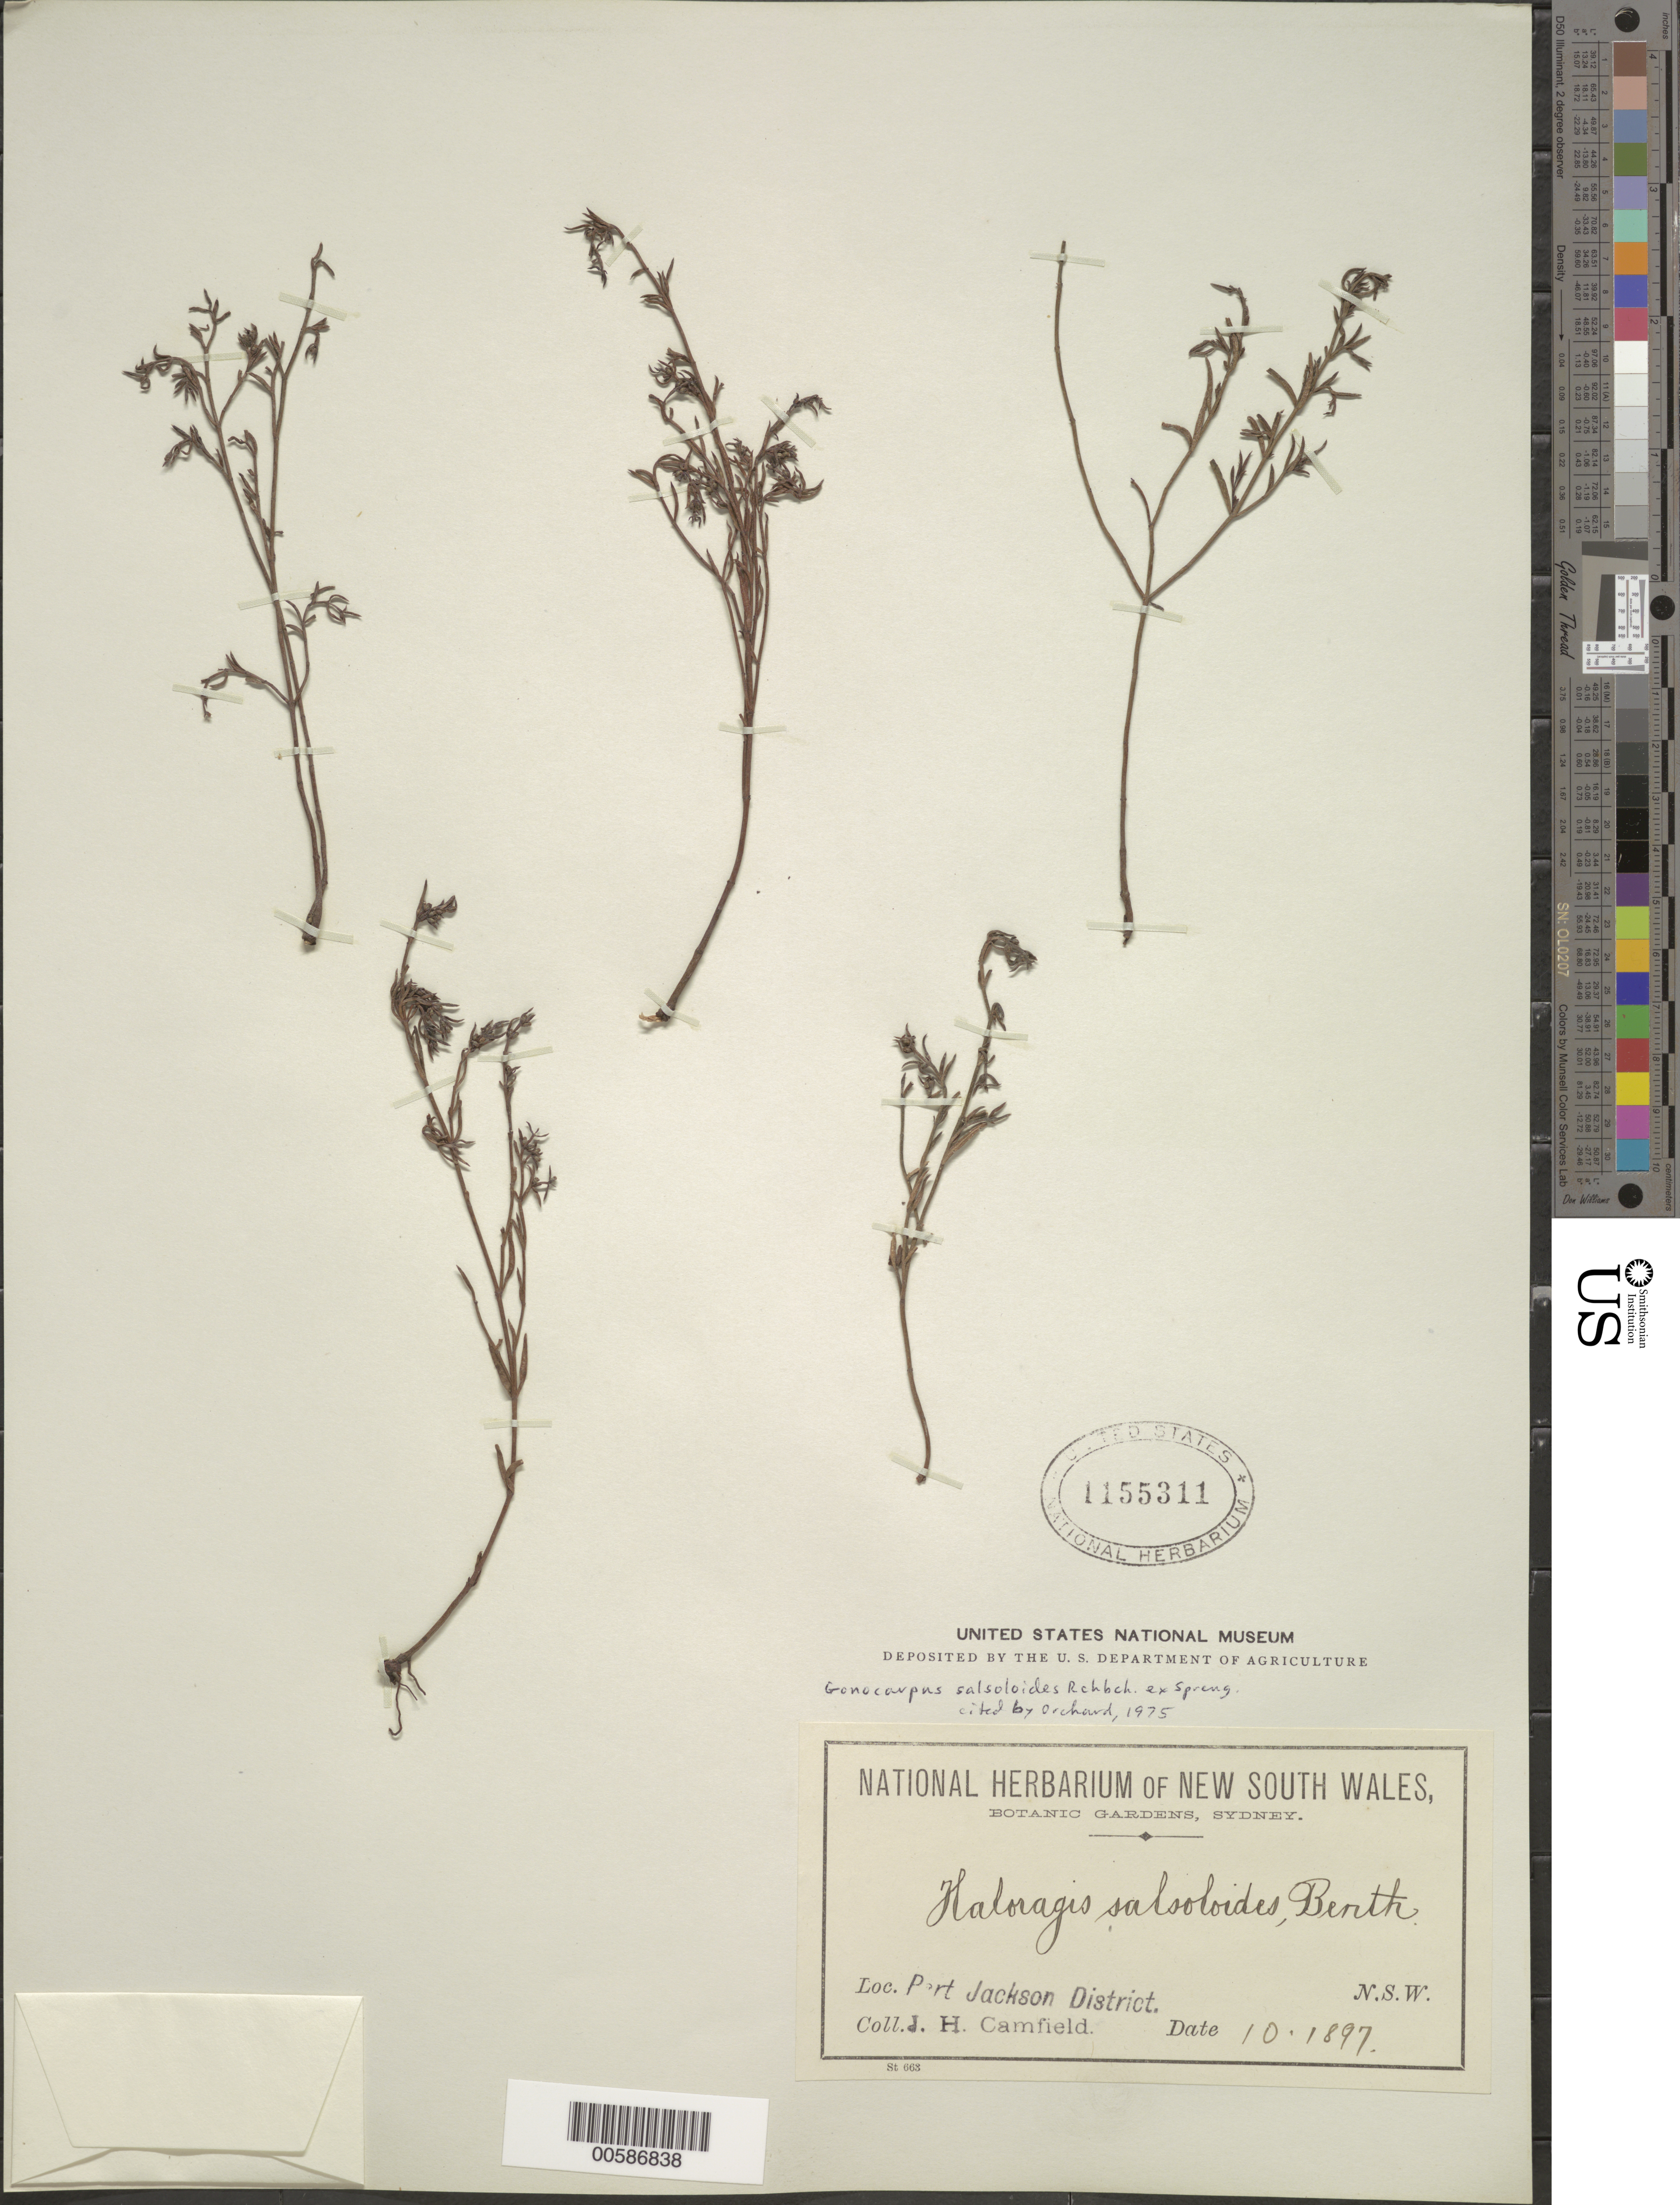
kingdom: Plantae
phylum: Tracheophyta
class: Magnoliopsida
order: Saxifragales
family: Haloragaceae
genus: Gonocarpus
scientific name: Gonocarpus salsoloides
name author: Benth.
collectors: J. Camfield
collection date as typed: Oct 1897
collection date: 1897-10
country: Australia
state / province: New South Wales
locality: Port Jackson (District?)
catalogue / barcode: US 1155311